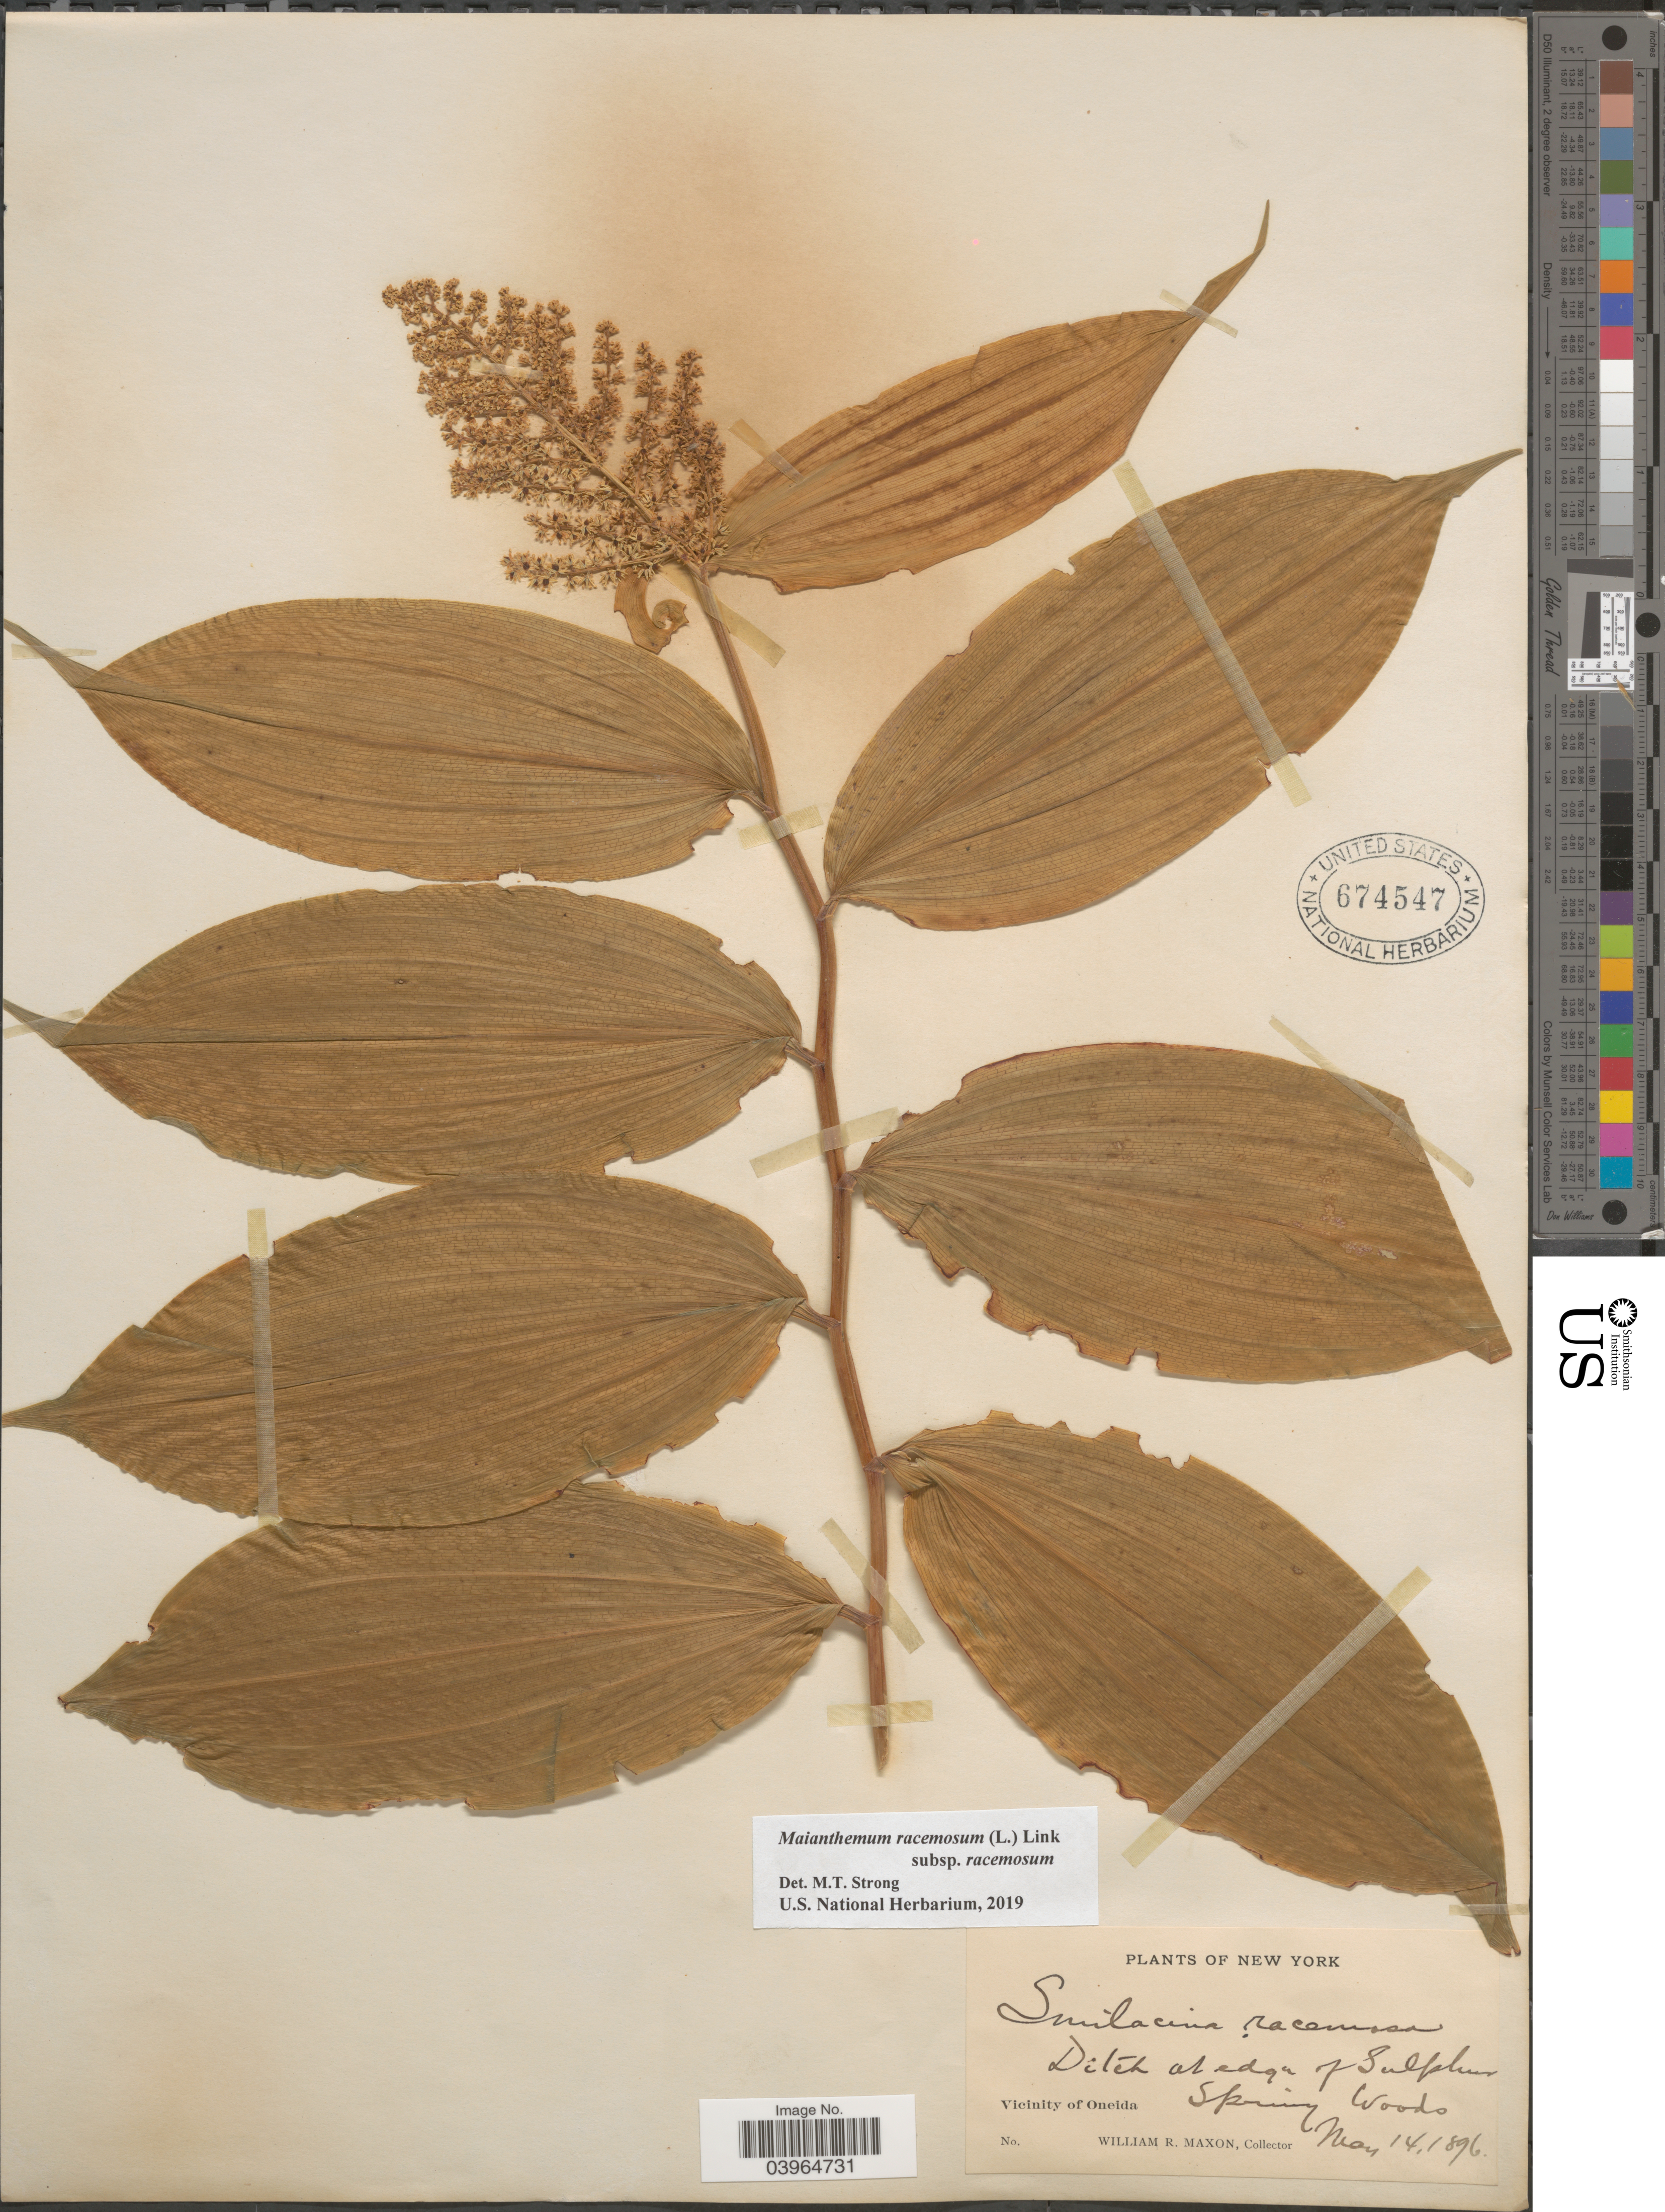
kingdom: Plantae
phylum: Tracheophyta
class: Liliopsida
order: Asparagales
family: Asparagaceae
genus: Maianthemum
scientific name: Maianthemum racemosum subsp. racemosum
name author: (L.) Link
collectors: W. R. Maxon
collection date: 1896-05-14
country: United States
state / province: New York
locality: Ditch at edge of Sulphur. Spring Woods. Vicinity of Oneida.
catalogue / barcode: US 674547